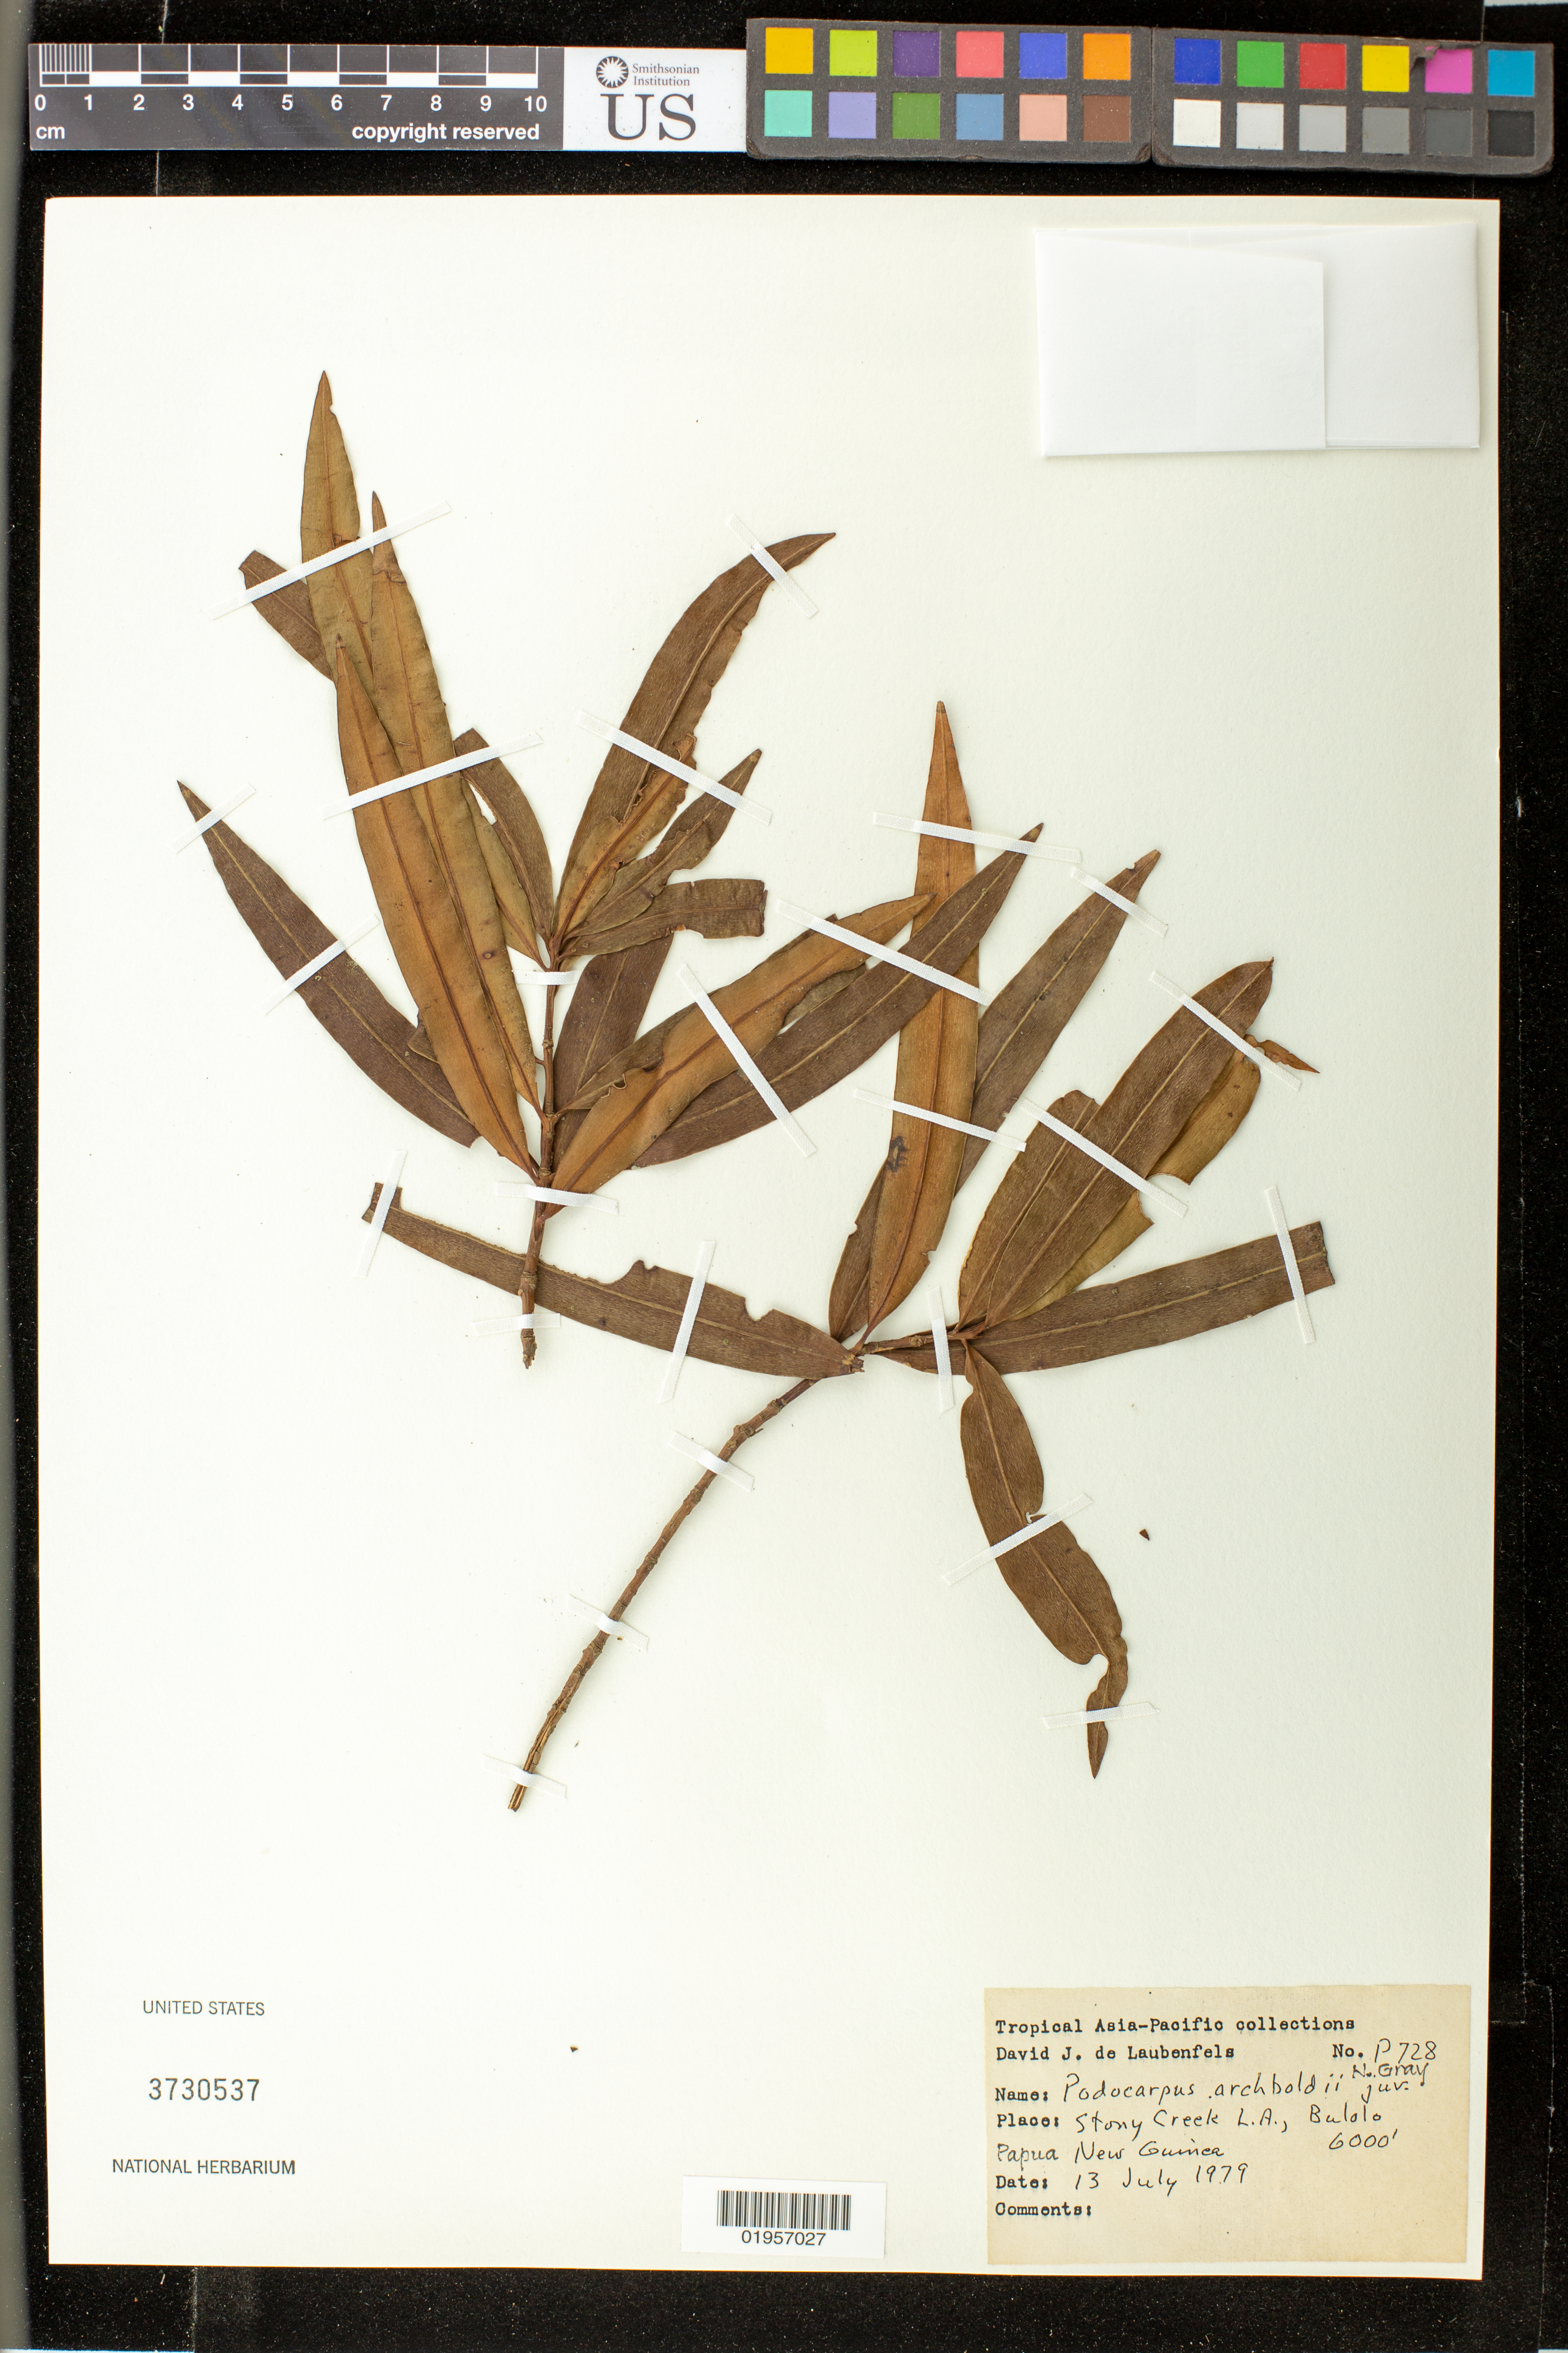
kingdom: Plantae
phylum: Tracheophyta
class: Pinopsida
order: Pinales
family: Podocarpaceae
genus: Podocarpus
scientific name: Podocarpus archboldii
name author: N.E. Gray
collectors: D. J. de Laubenfels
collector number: P728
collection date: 1979-07-13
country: Papua New Guinea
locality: Stony Creek L.A., Bulolo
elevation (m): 1829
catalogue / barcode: US 3730537